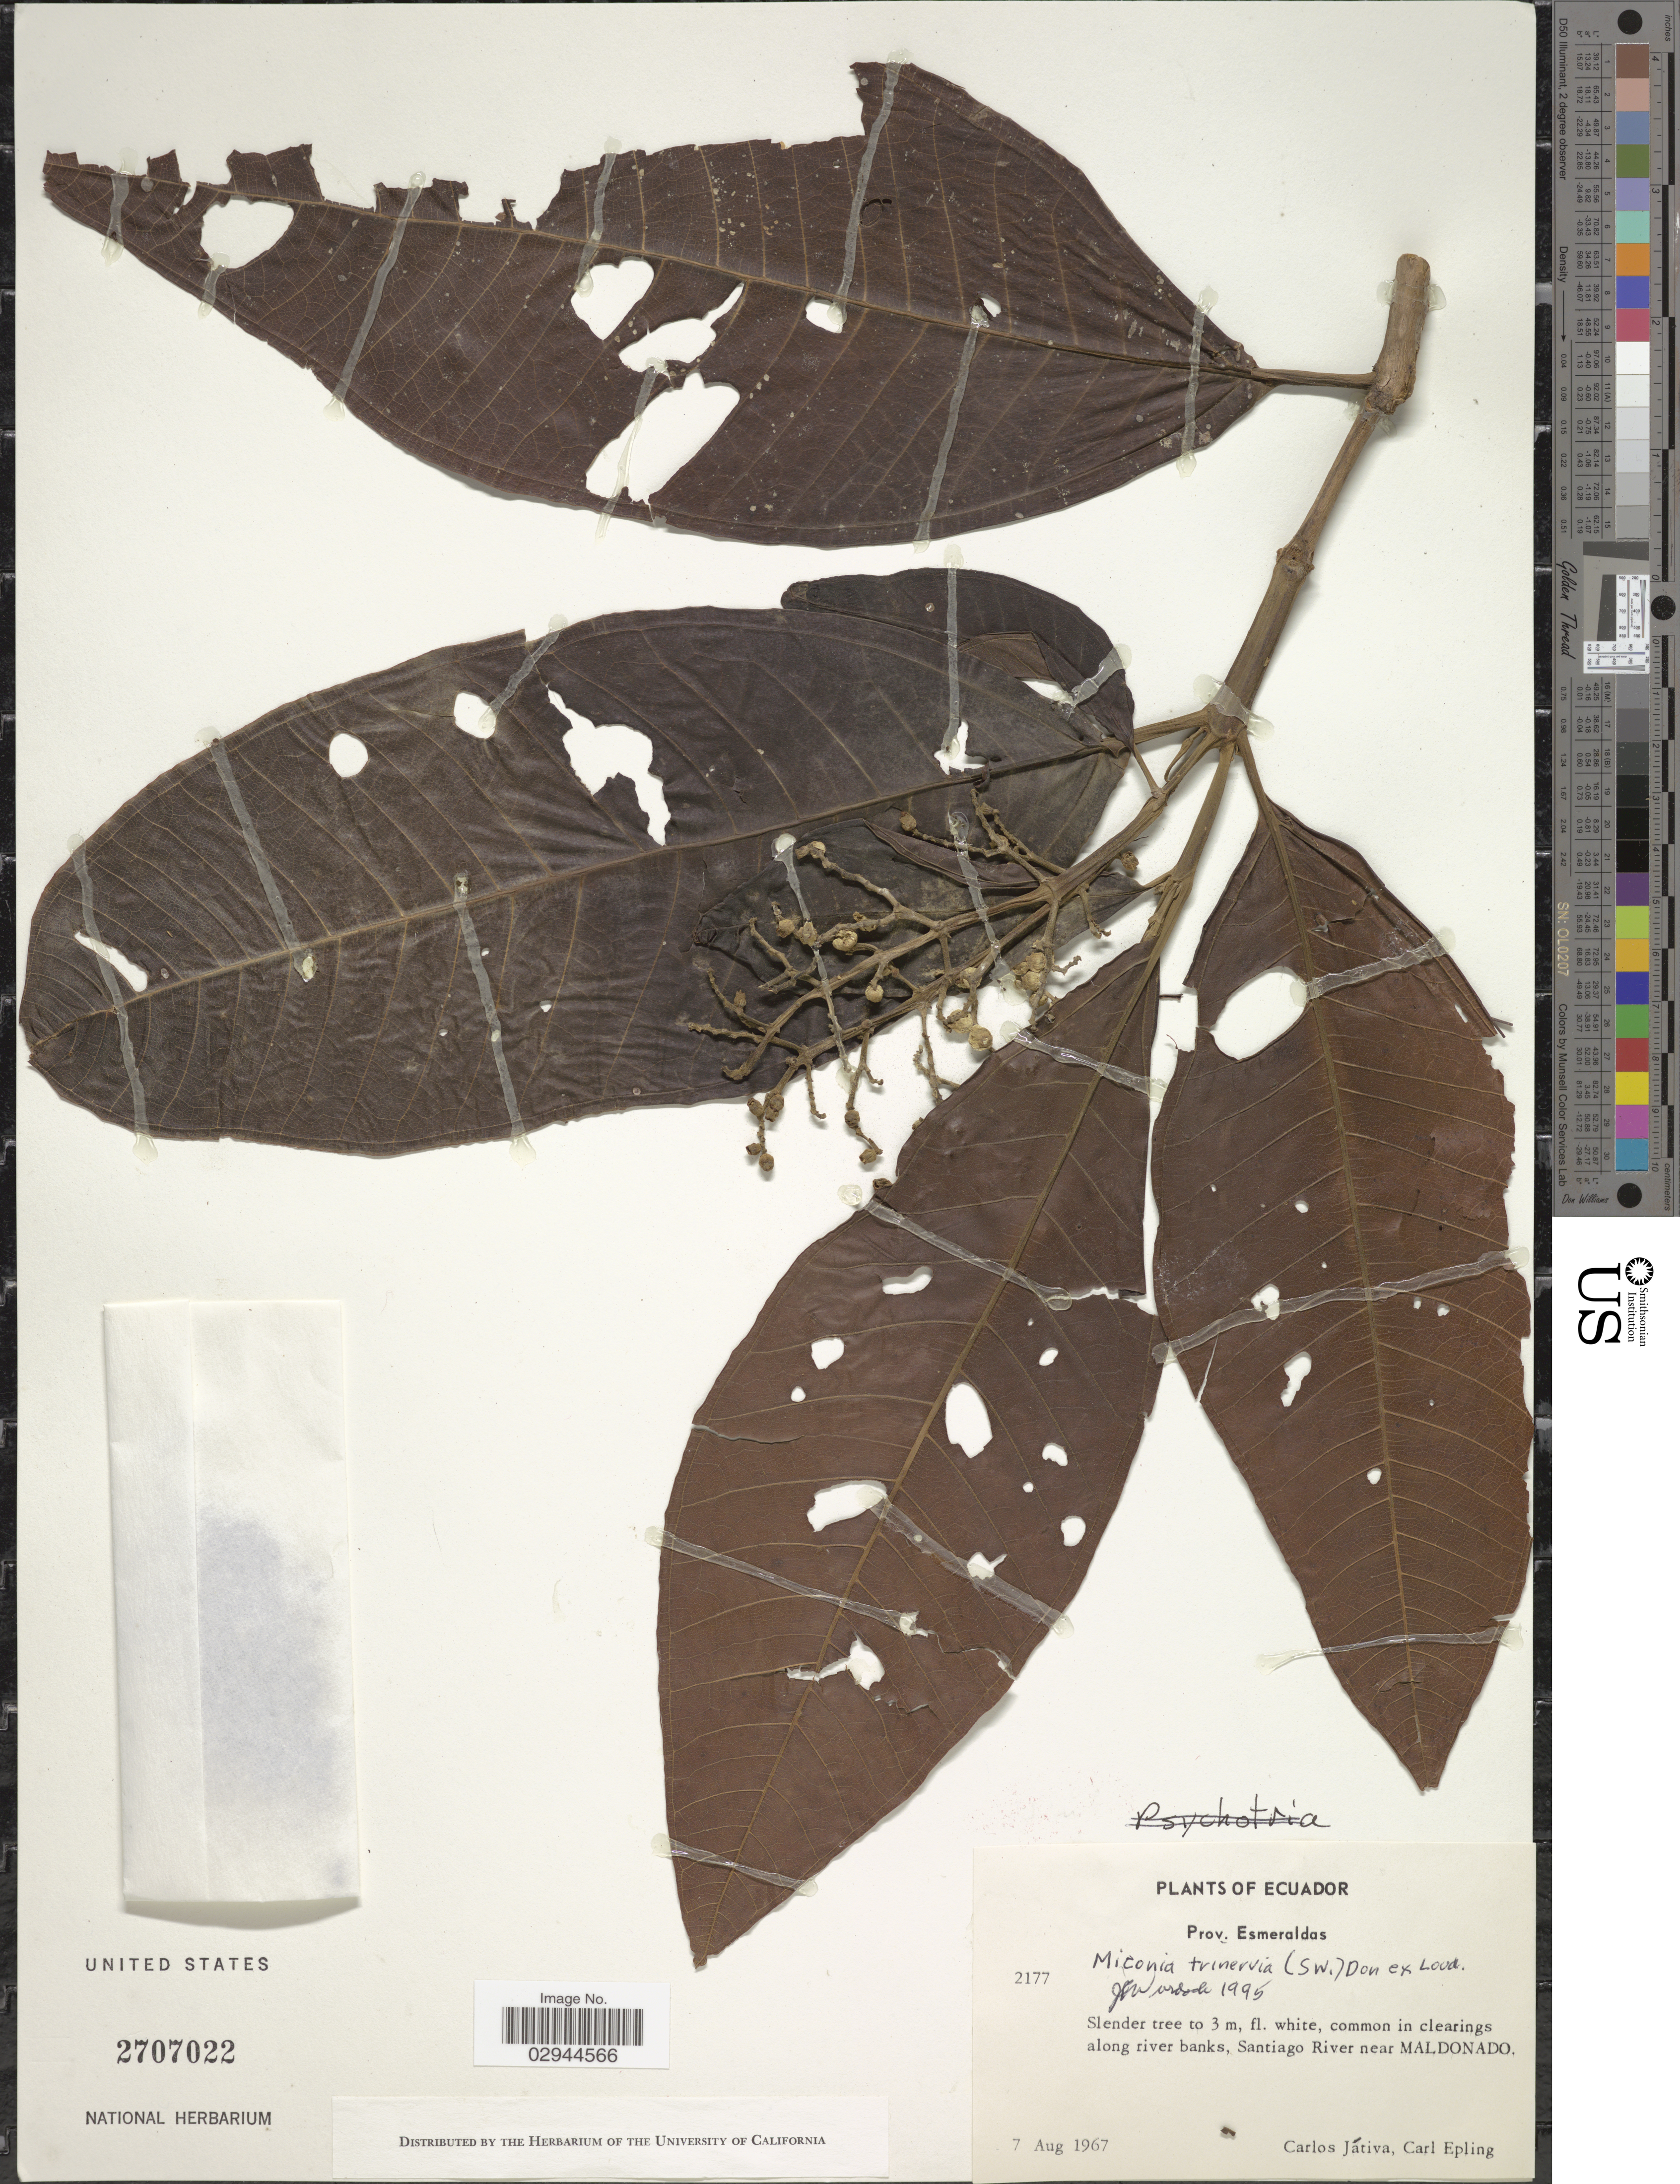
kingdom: Plantae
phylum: Tracheophyta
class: Magnoliopsida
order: Myrtales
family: Melastomataceae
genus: Miconia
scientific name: Miconia trinervia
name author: (Sw.) D. Don ex Loudon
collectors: C. D. Játiva & C. C. Epling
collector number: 2177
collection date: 1967-08-07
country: Ecuador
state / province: Esmeraldas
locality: Common in clearings along river banks, Santiago River near Maldonado.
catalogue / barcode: US 2707022